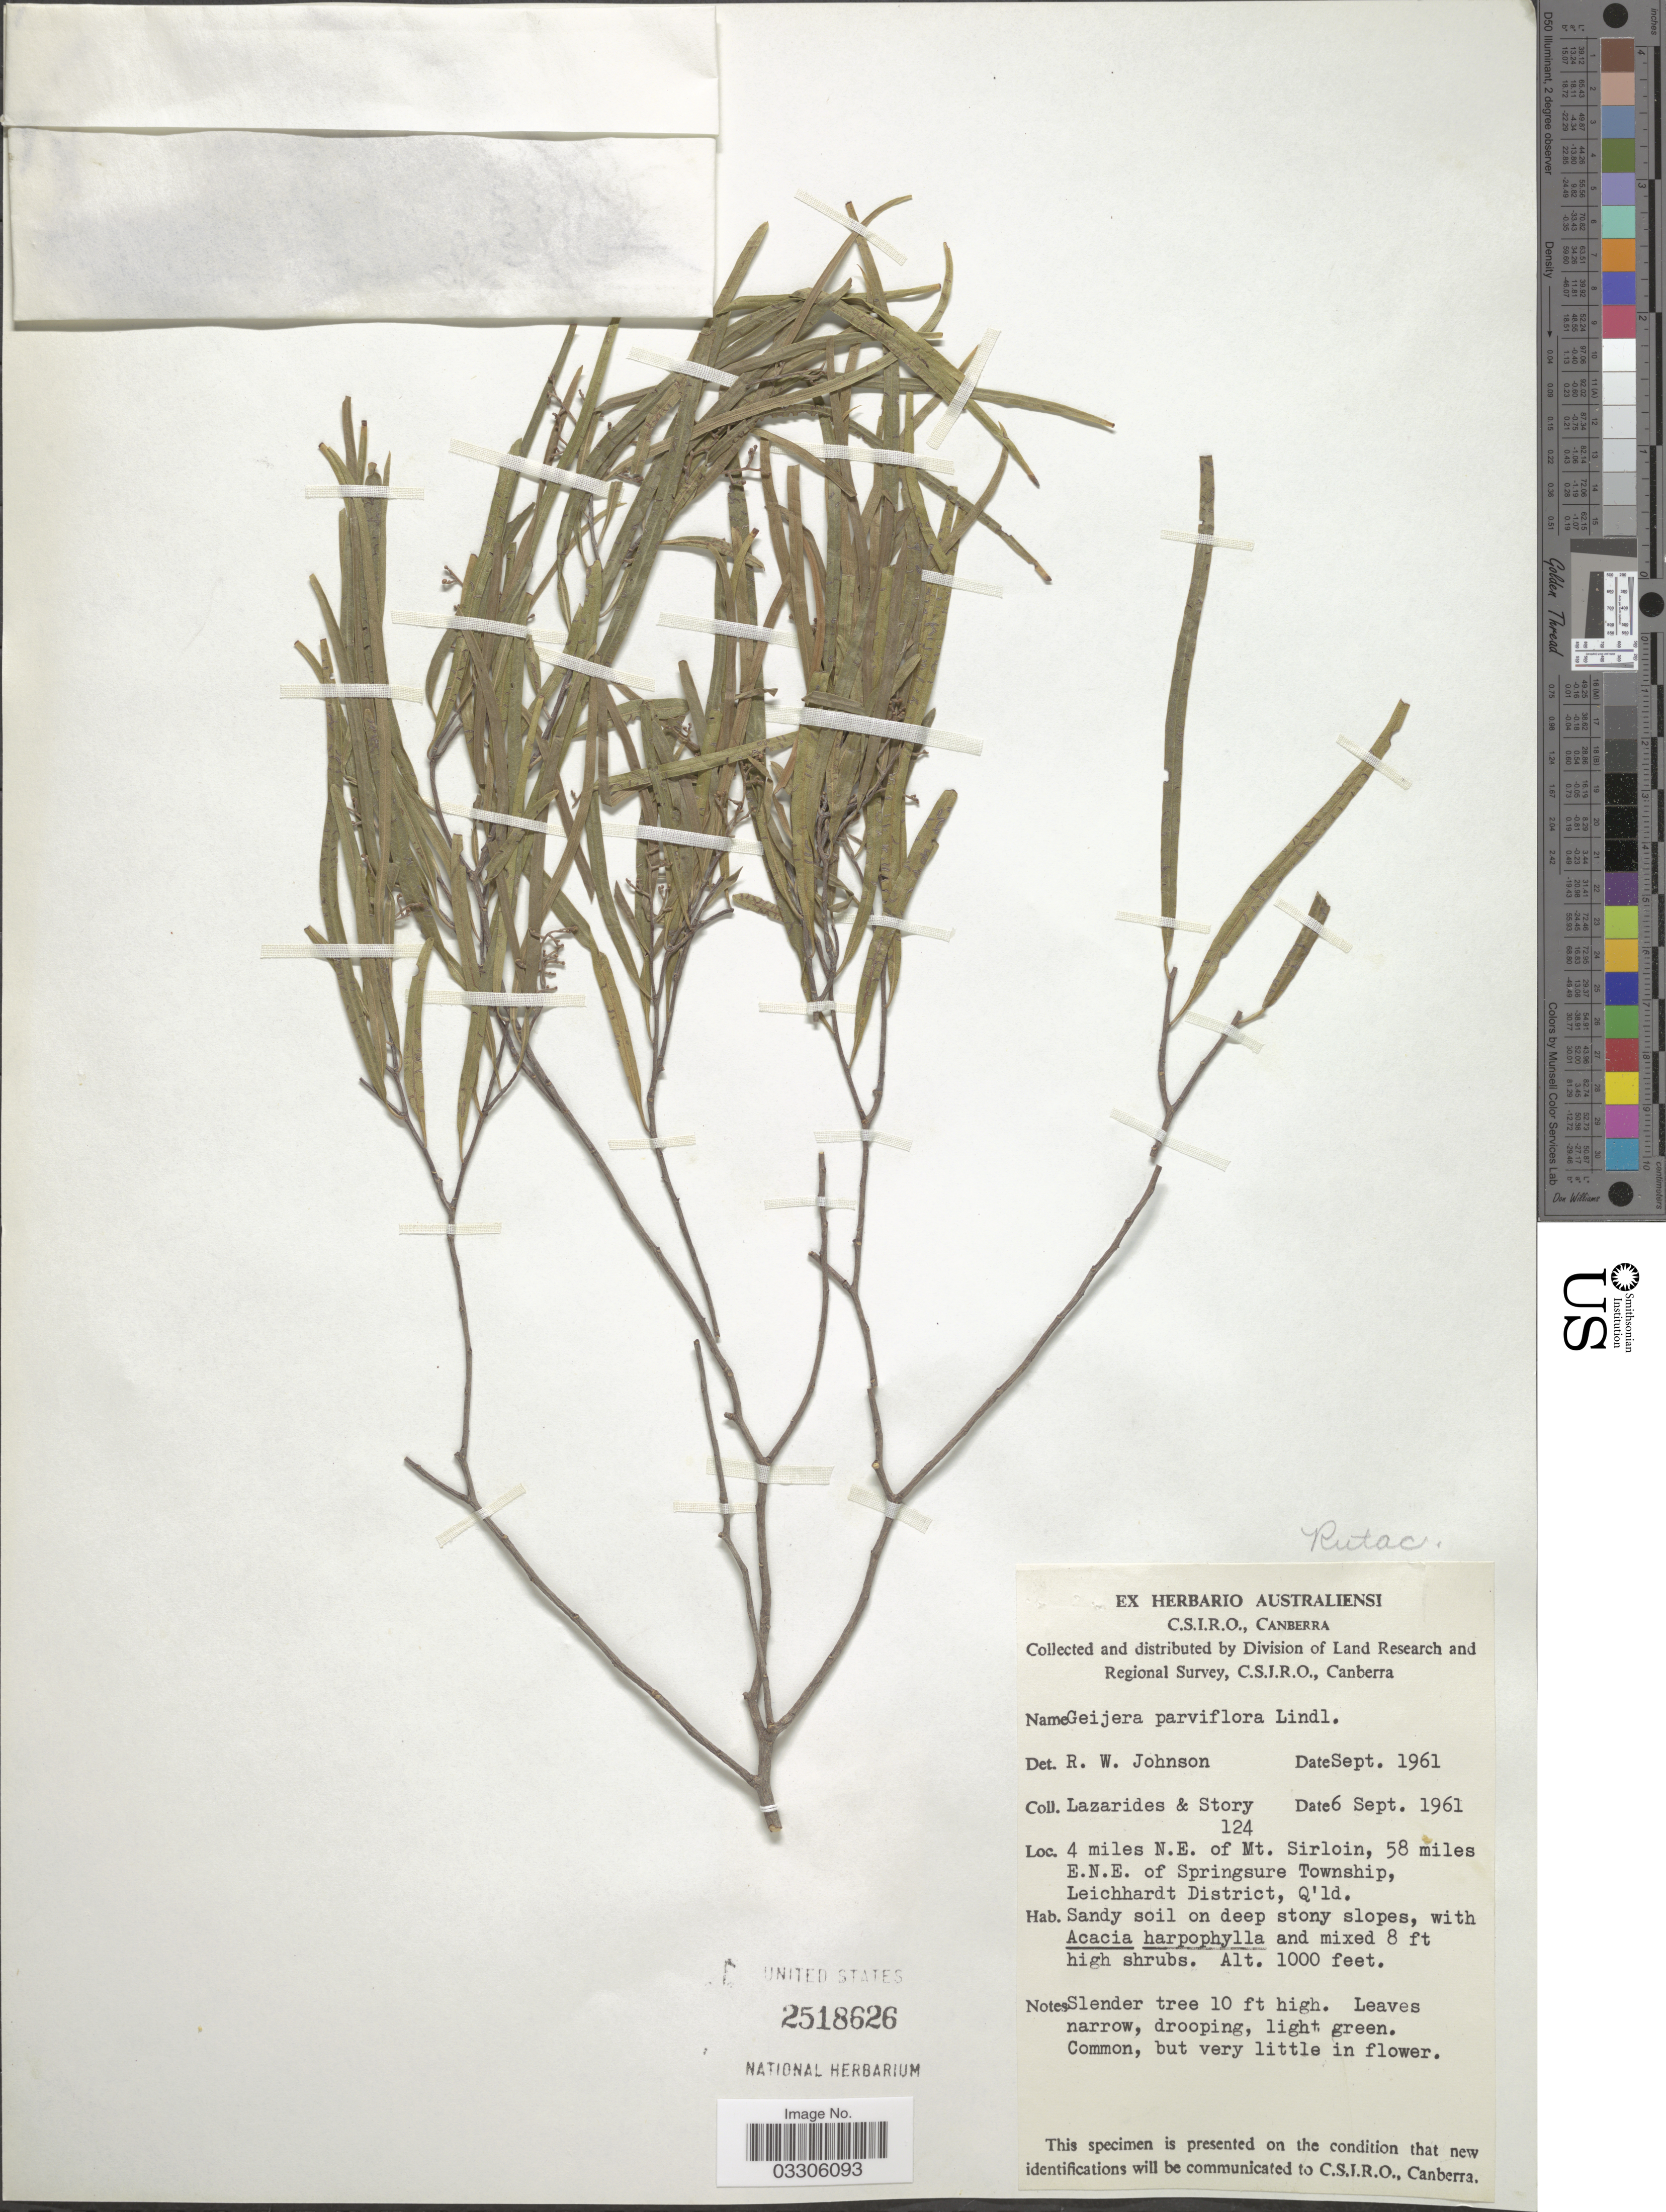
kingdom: Plantae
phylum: Tracheophyta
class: Magnoliopsida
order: Sapindales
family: Rutaceae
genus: Geijera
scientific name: Geijera parviflora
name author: Lindl.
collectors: M. Lazarides & -. Story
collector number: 124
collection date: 1961-09-06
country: Australia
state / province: Queensland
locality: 4 miles N. E. of Mt. Sirloin, 58 miles E.N.E. of Springsure Township, Leichhardt District, Q'ld.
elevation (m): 305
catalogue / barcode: US 2518626